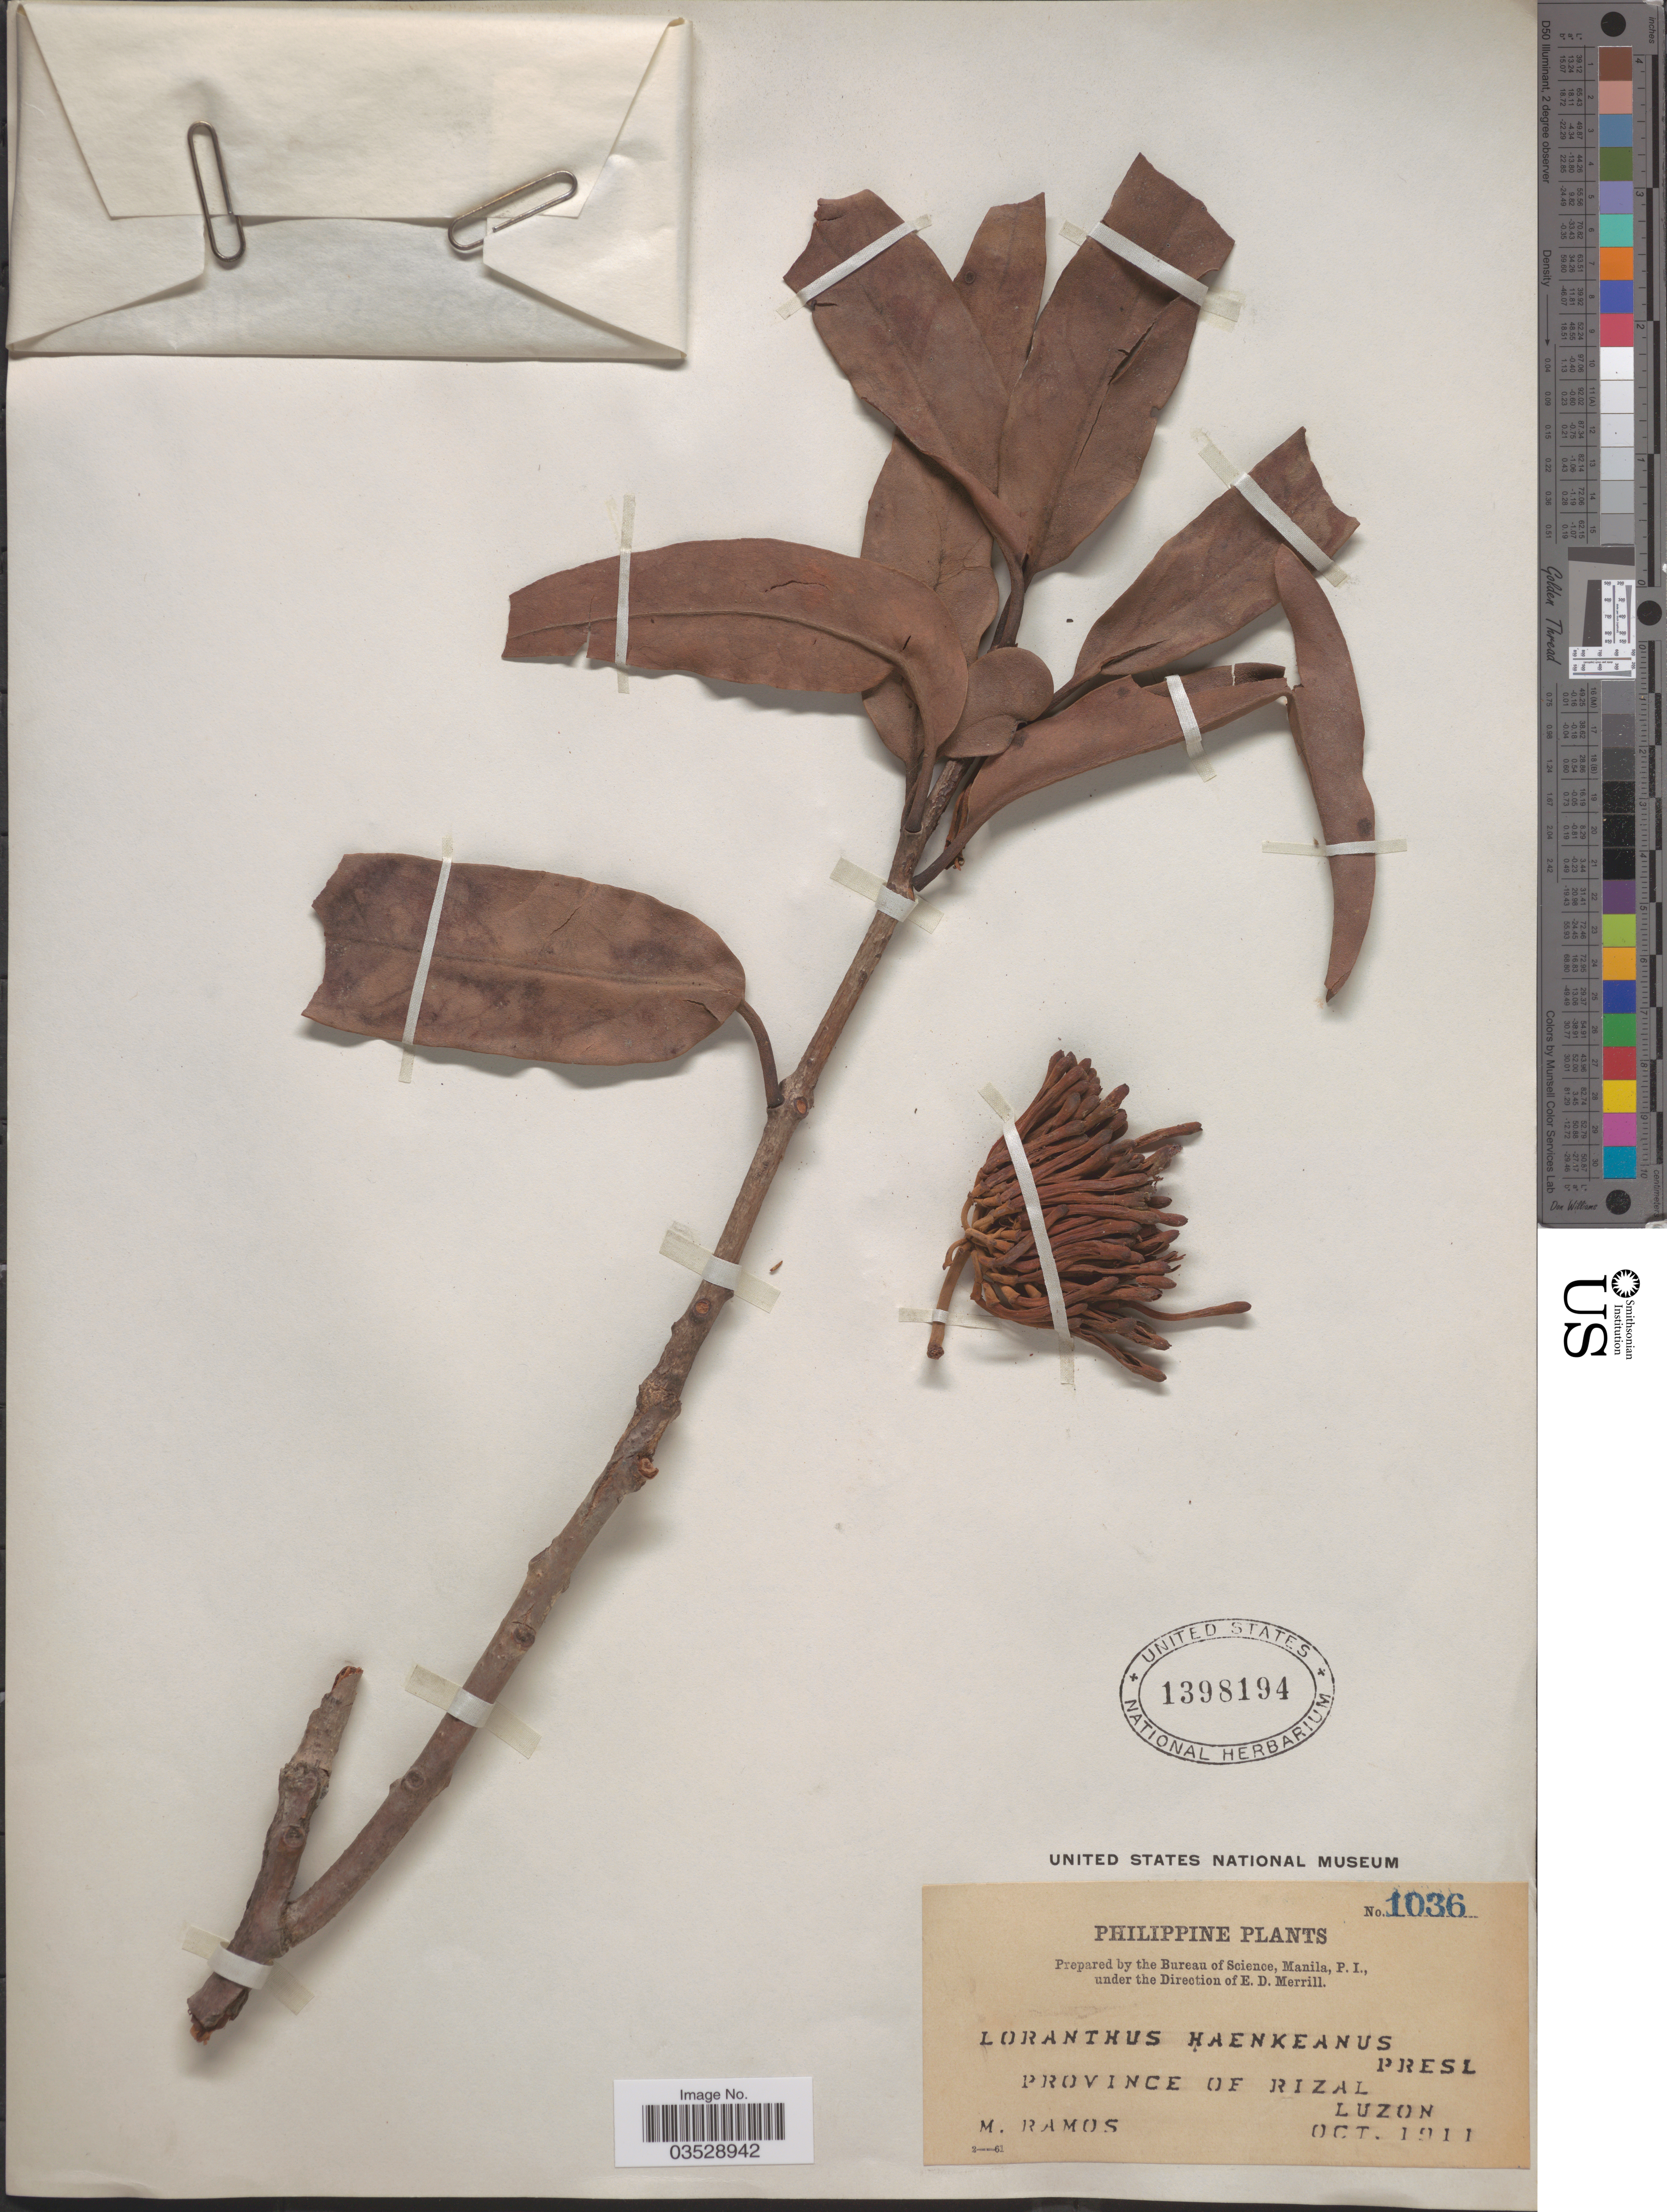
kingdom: Plantae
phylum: Tracheophyta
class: Magnoliopsida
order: Santalales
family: Loranthaceae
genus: Amyema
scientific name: Amyema haenkeana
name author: Danser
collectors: M. Ramos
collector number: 1036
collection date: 1911-10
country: Philippines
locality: Province of Rizal, Luzon.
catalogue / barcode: US 1398194